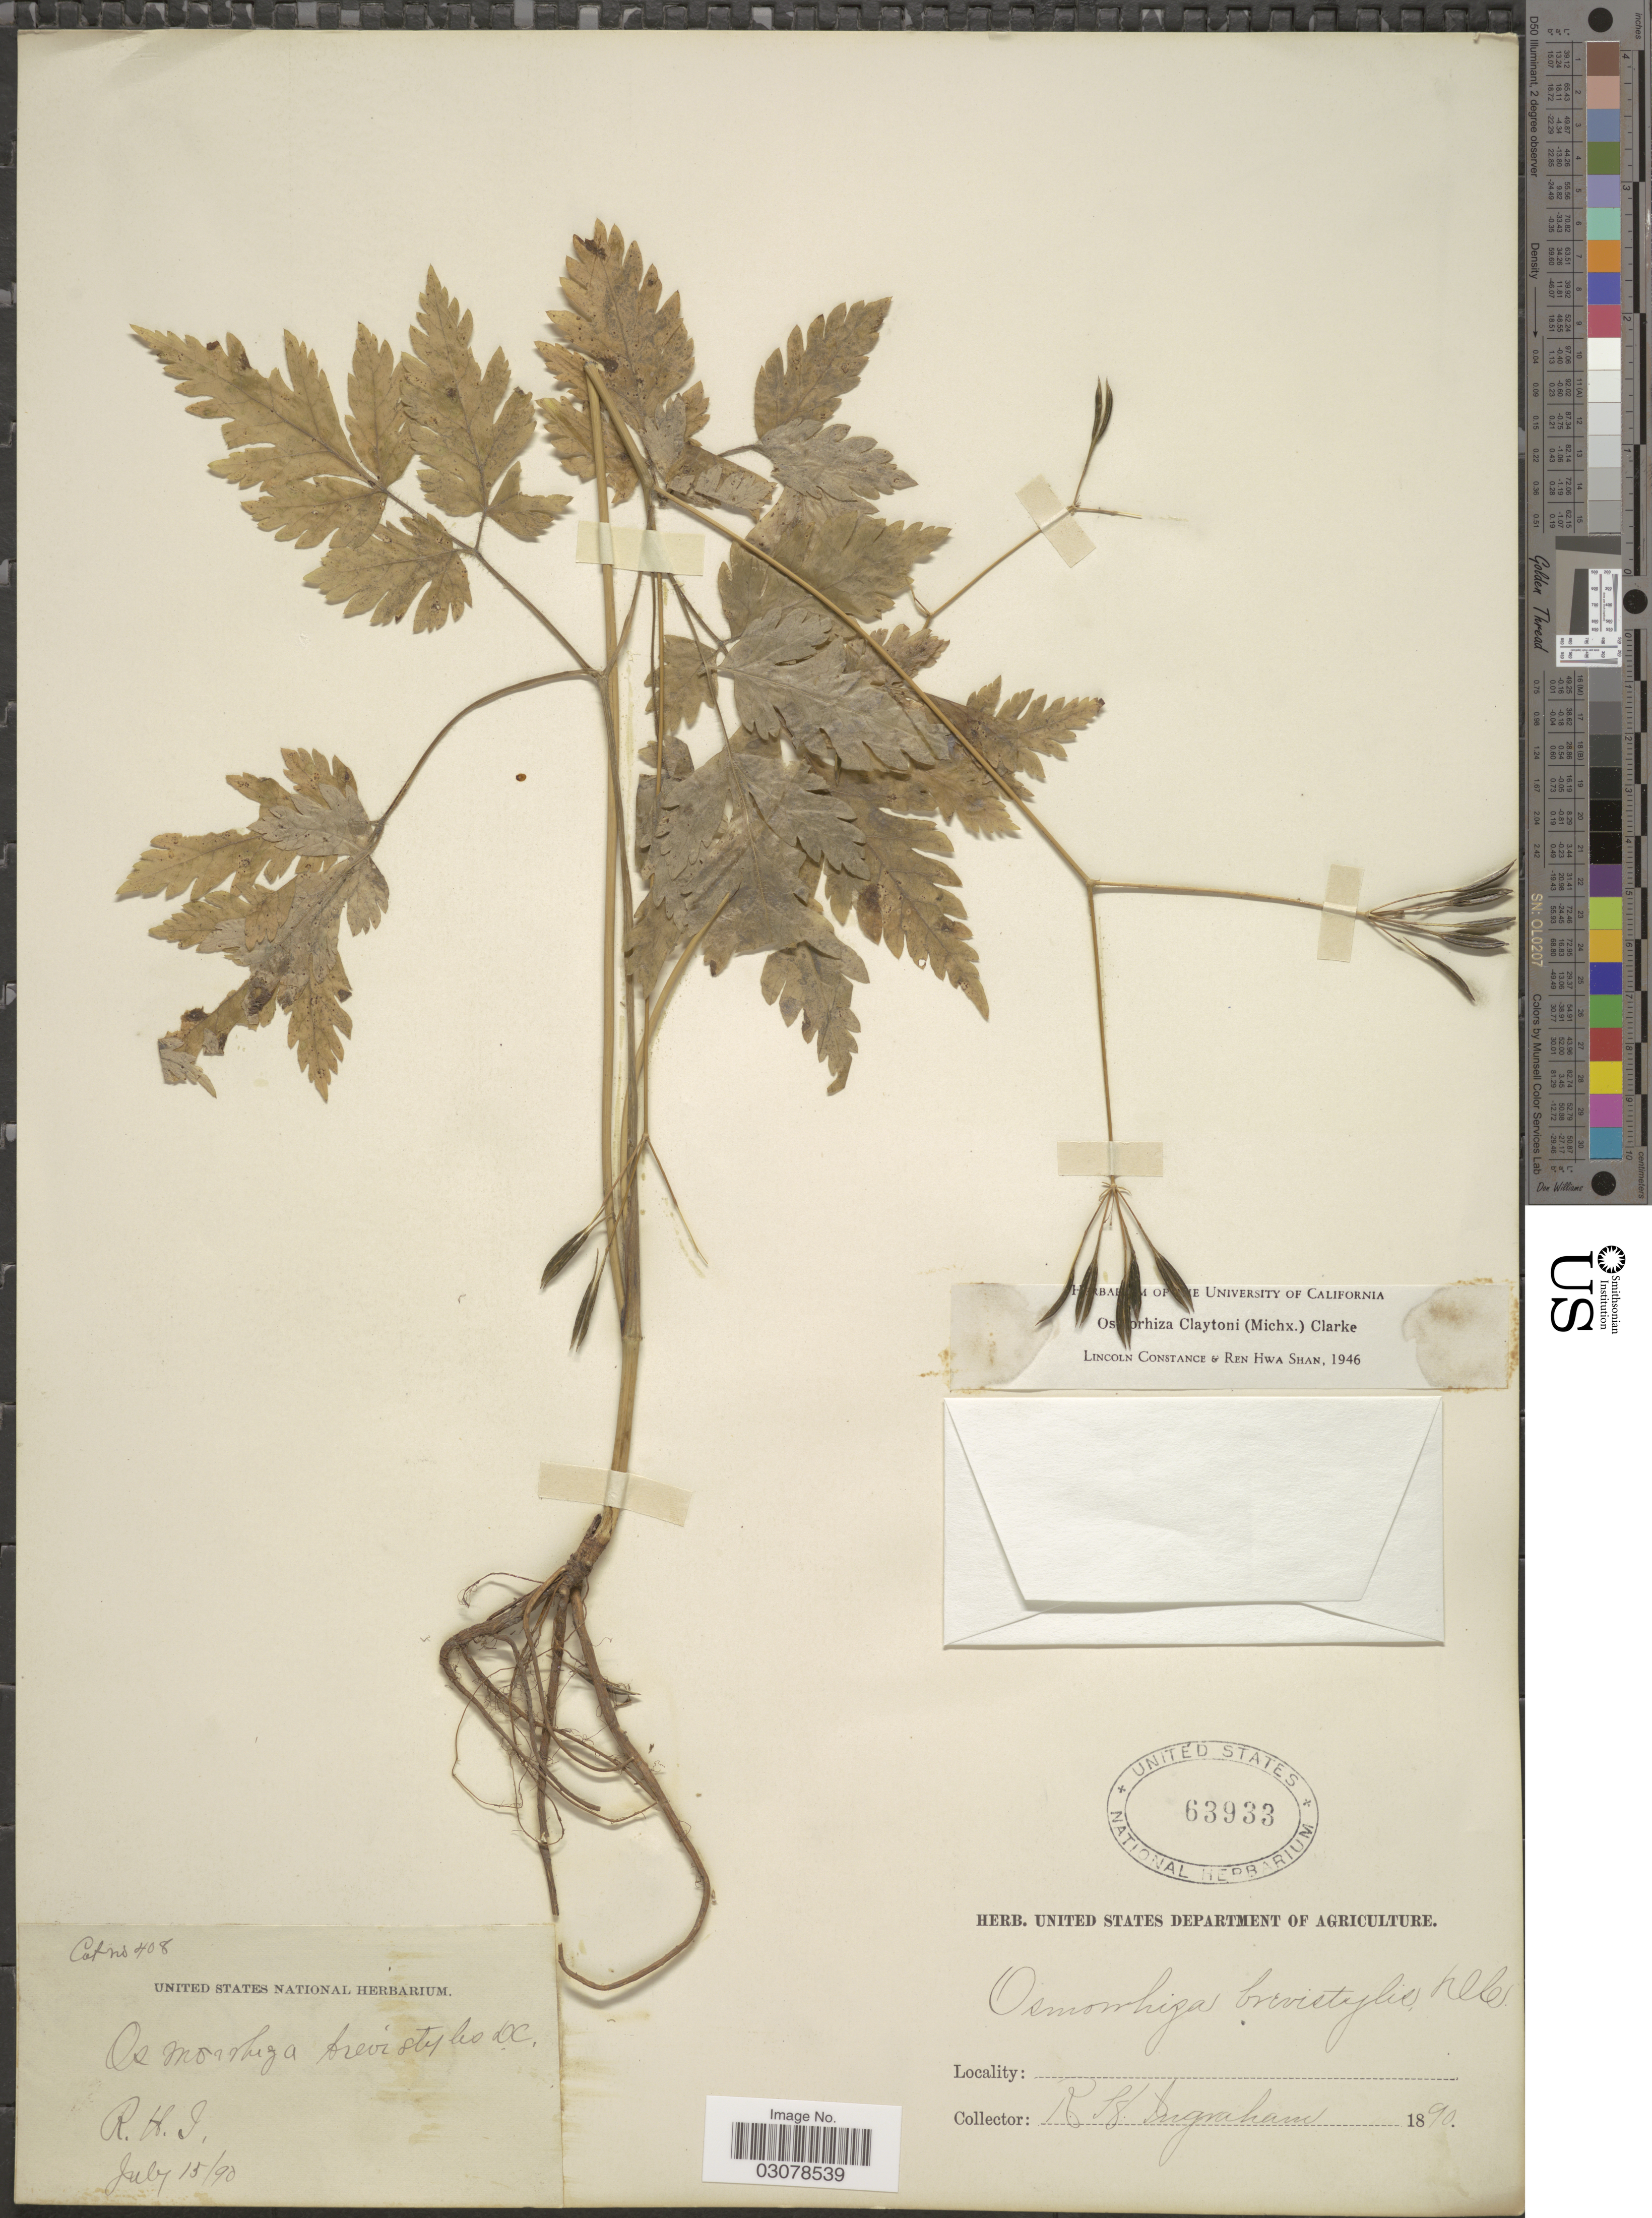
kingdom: Plantae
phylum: Tracheophyta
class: Magnoliopsida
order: Apiales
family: Apiaceae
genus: Osmorhiza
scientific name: Osmorhiza claytonii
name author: (Michx.) C.B. Clarke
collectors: R. Ingraham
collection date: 1890-07-15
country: United States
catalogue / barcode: US 63933